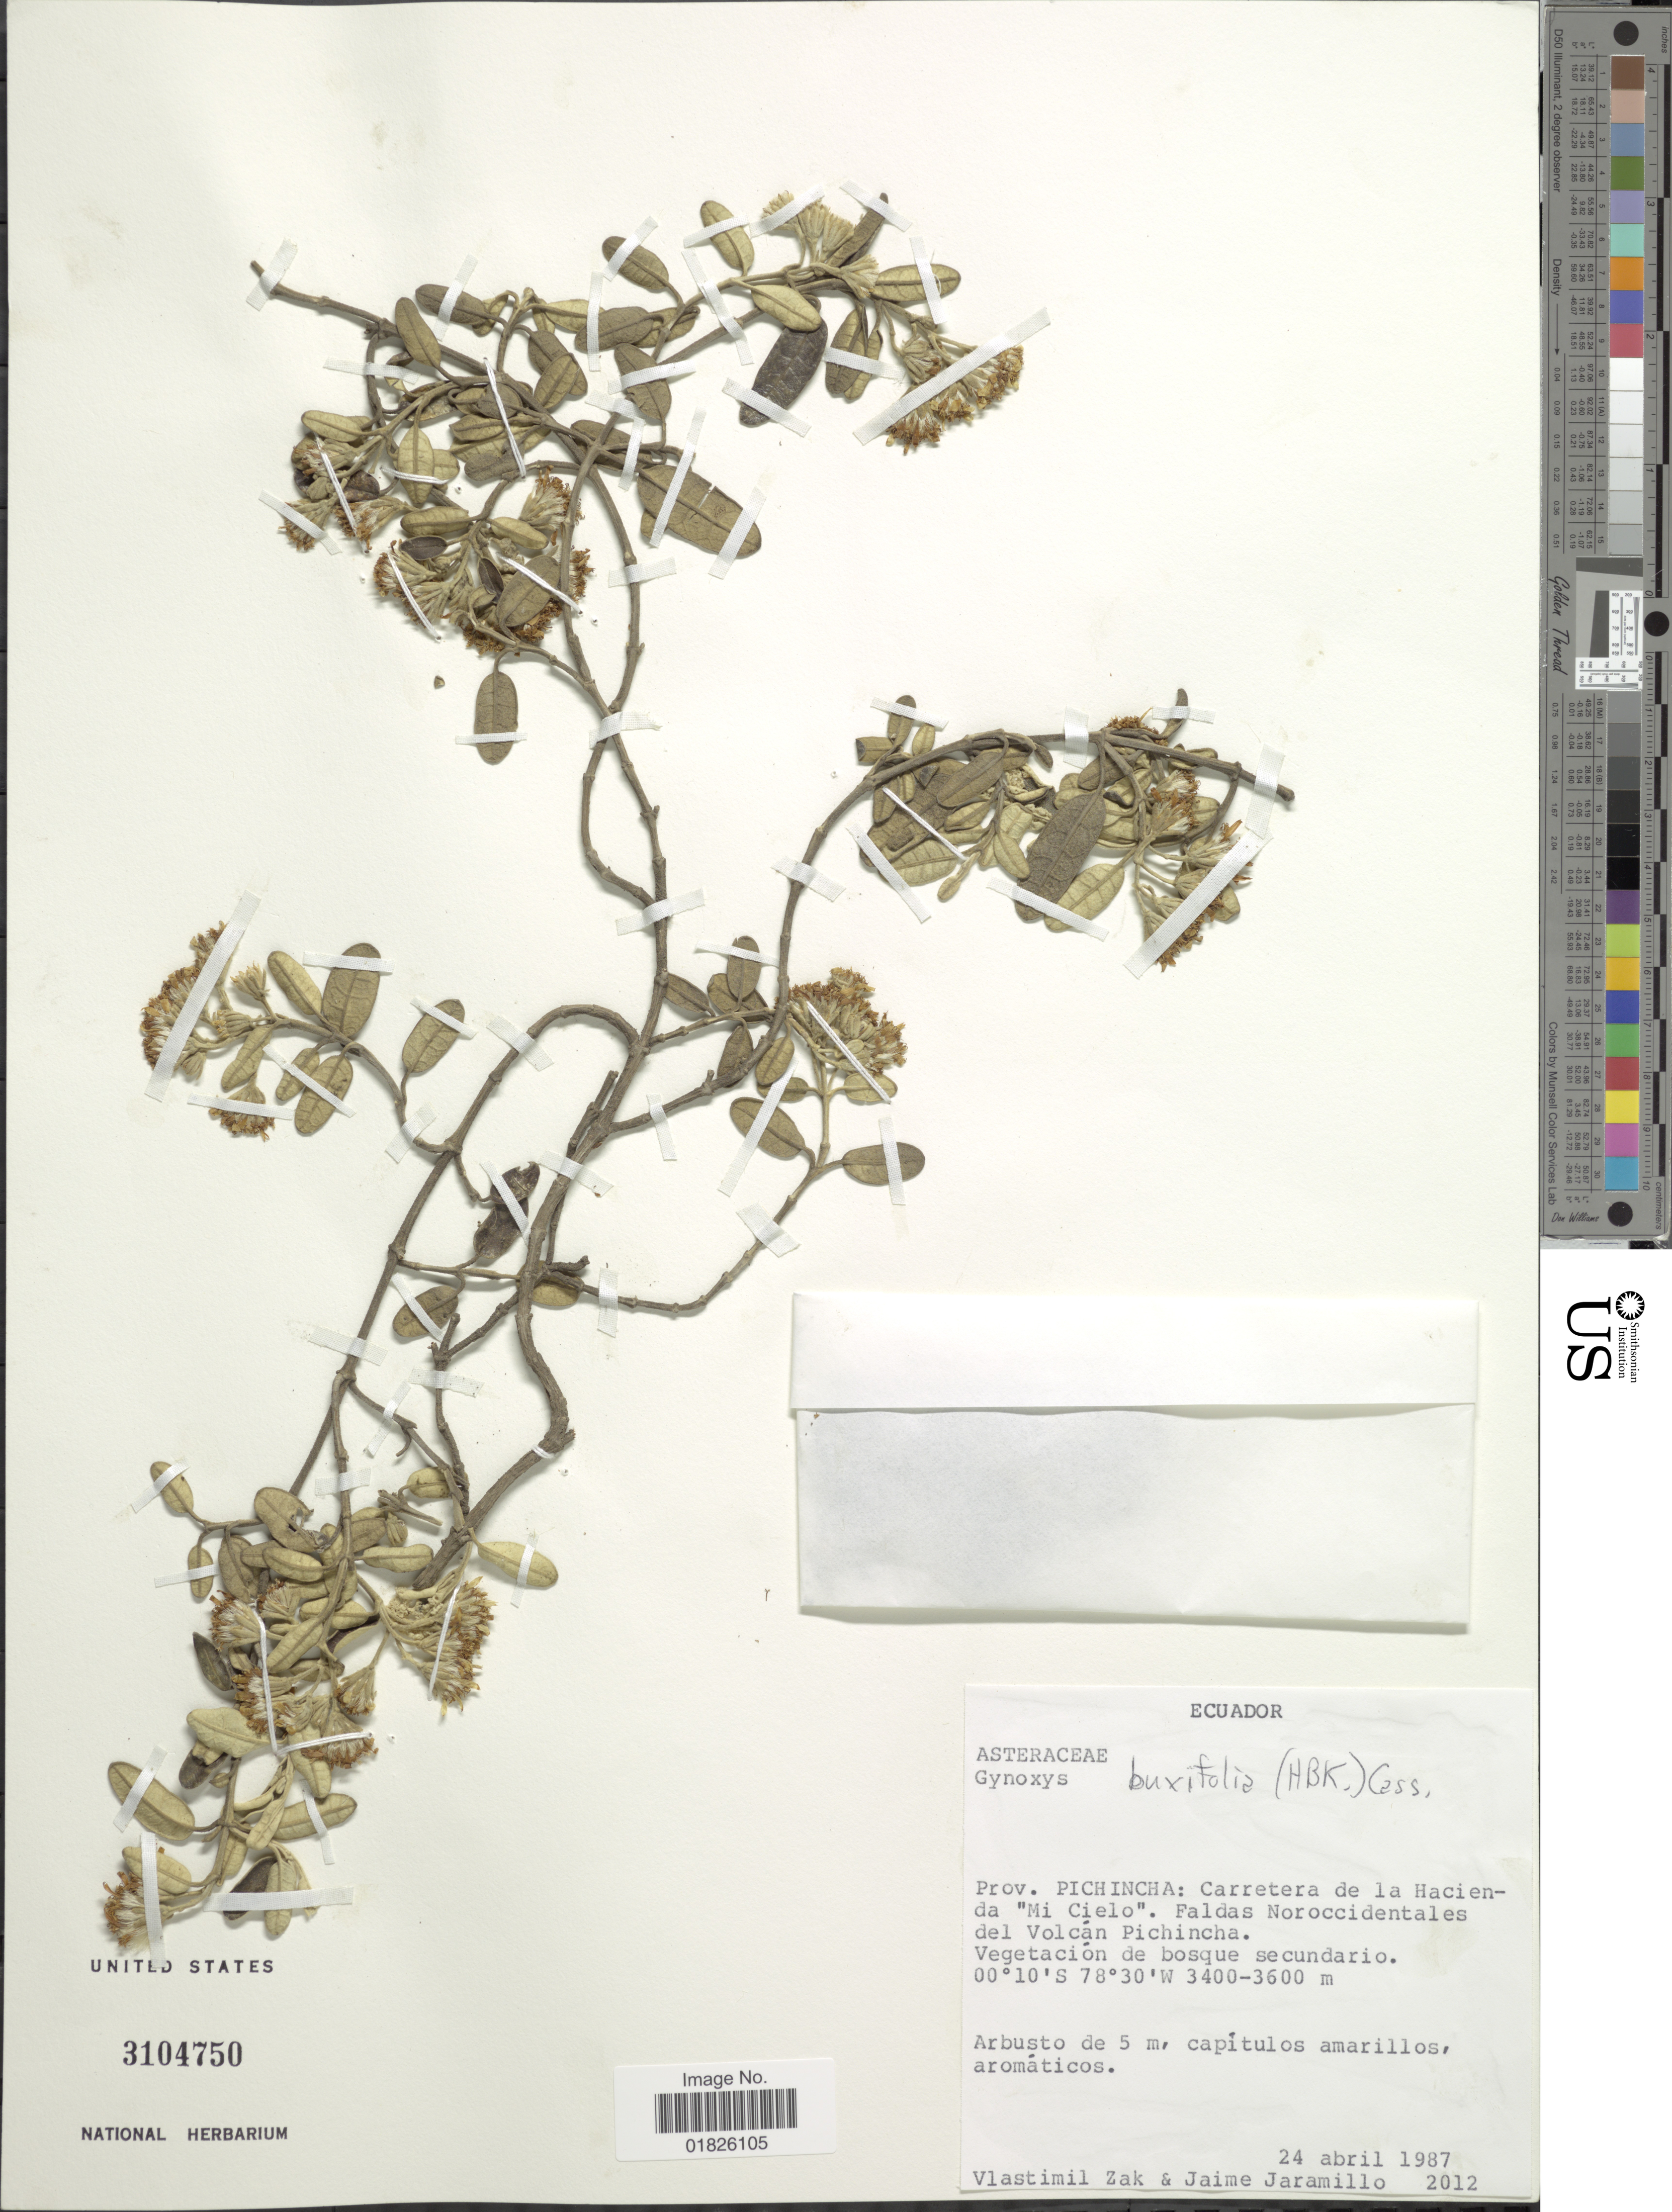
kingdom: Plantae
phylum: Tracheophyta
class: Magnoliopsida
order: Asterales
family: Asteraceae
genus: Gynoxys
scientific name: Gynoxys buxifolia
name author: (Kunth) Cass.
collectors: V. Zak & J. Jaramillo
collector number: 2012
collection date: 1987-04-24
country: Ecuador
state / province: Pichincha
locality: Carretera de la Hacienda "Mi Cielo"Faldas Noroccidentales del Volcan Pichincha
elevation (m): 3400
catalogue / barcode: US 3104750